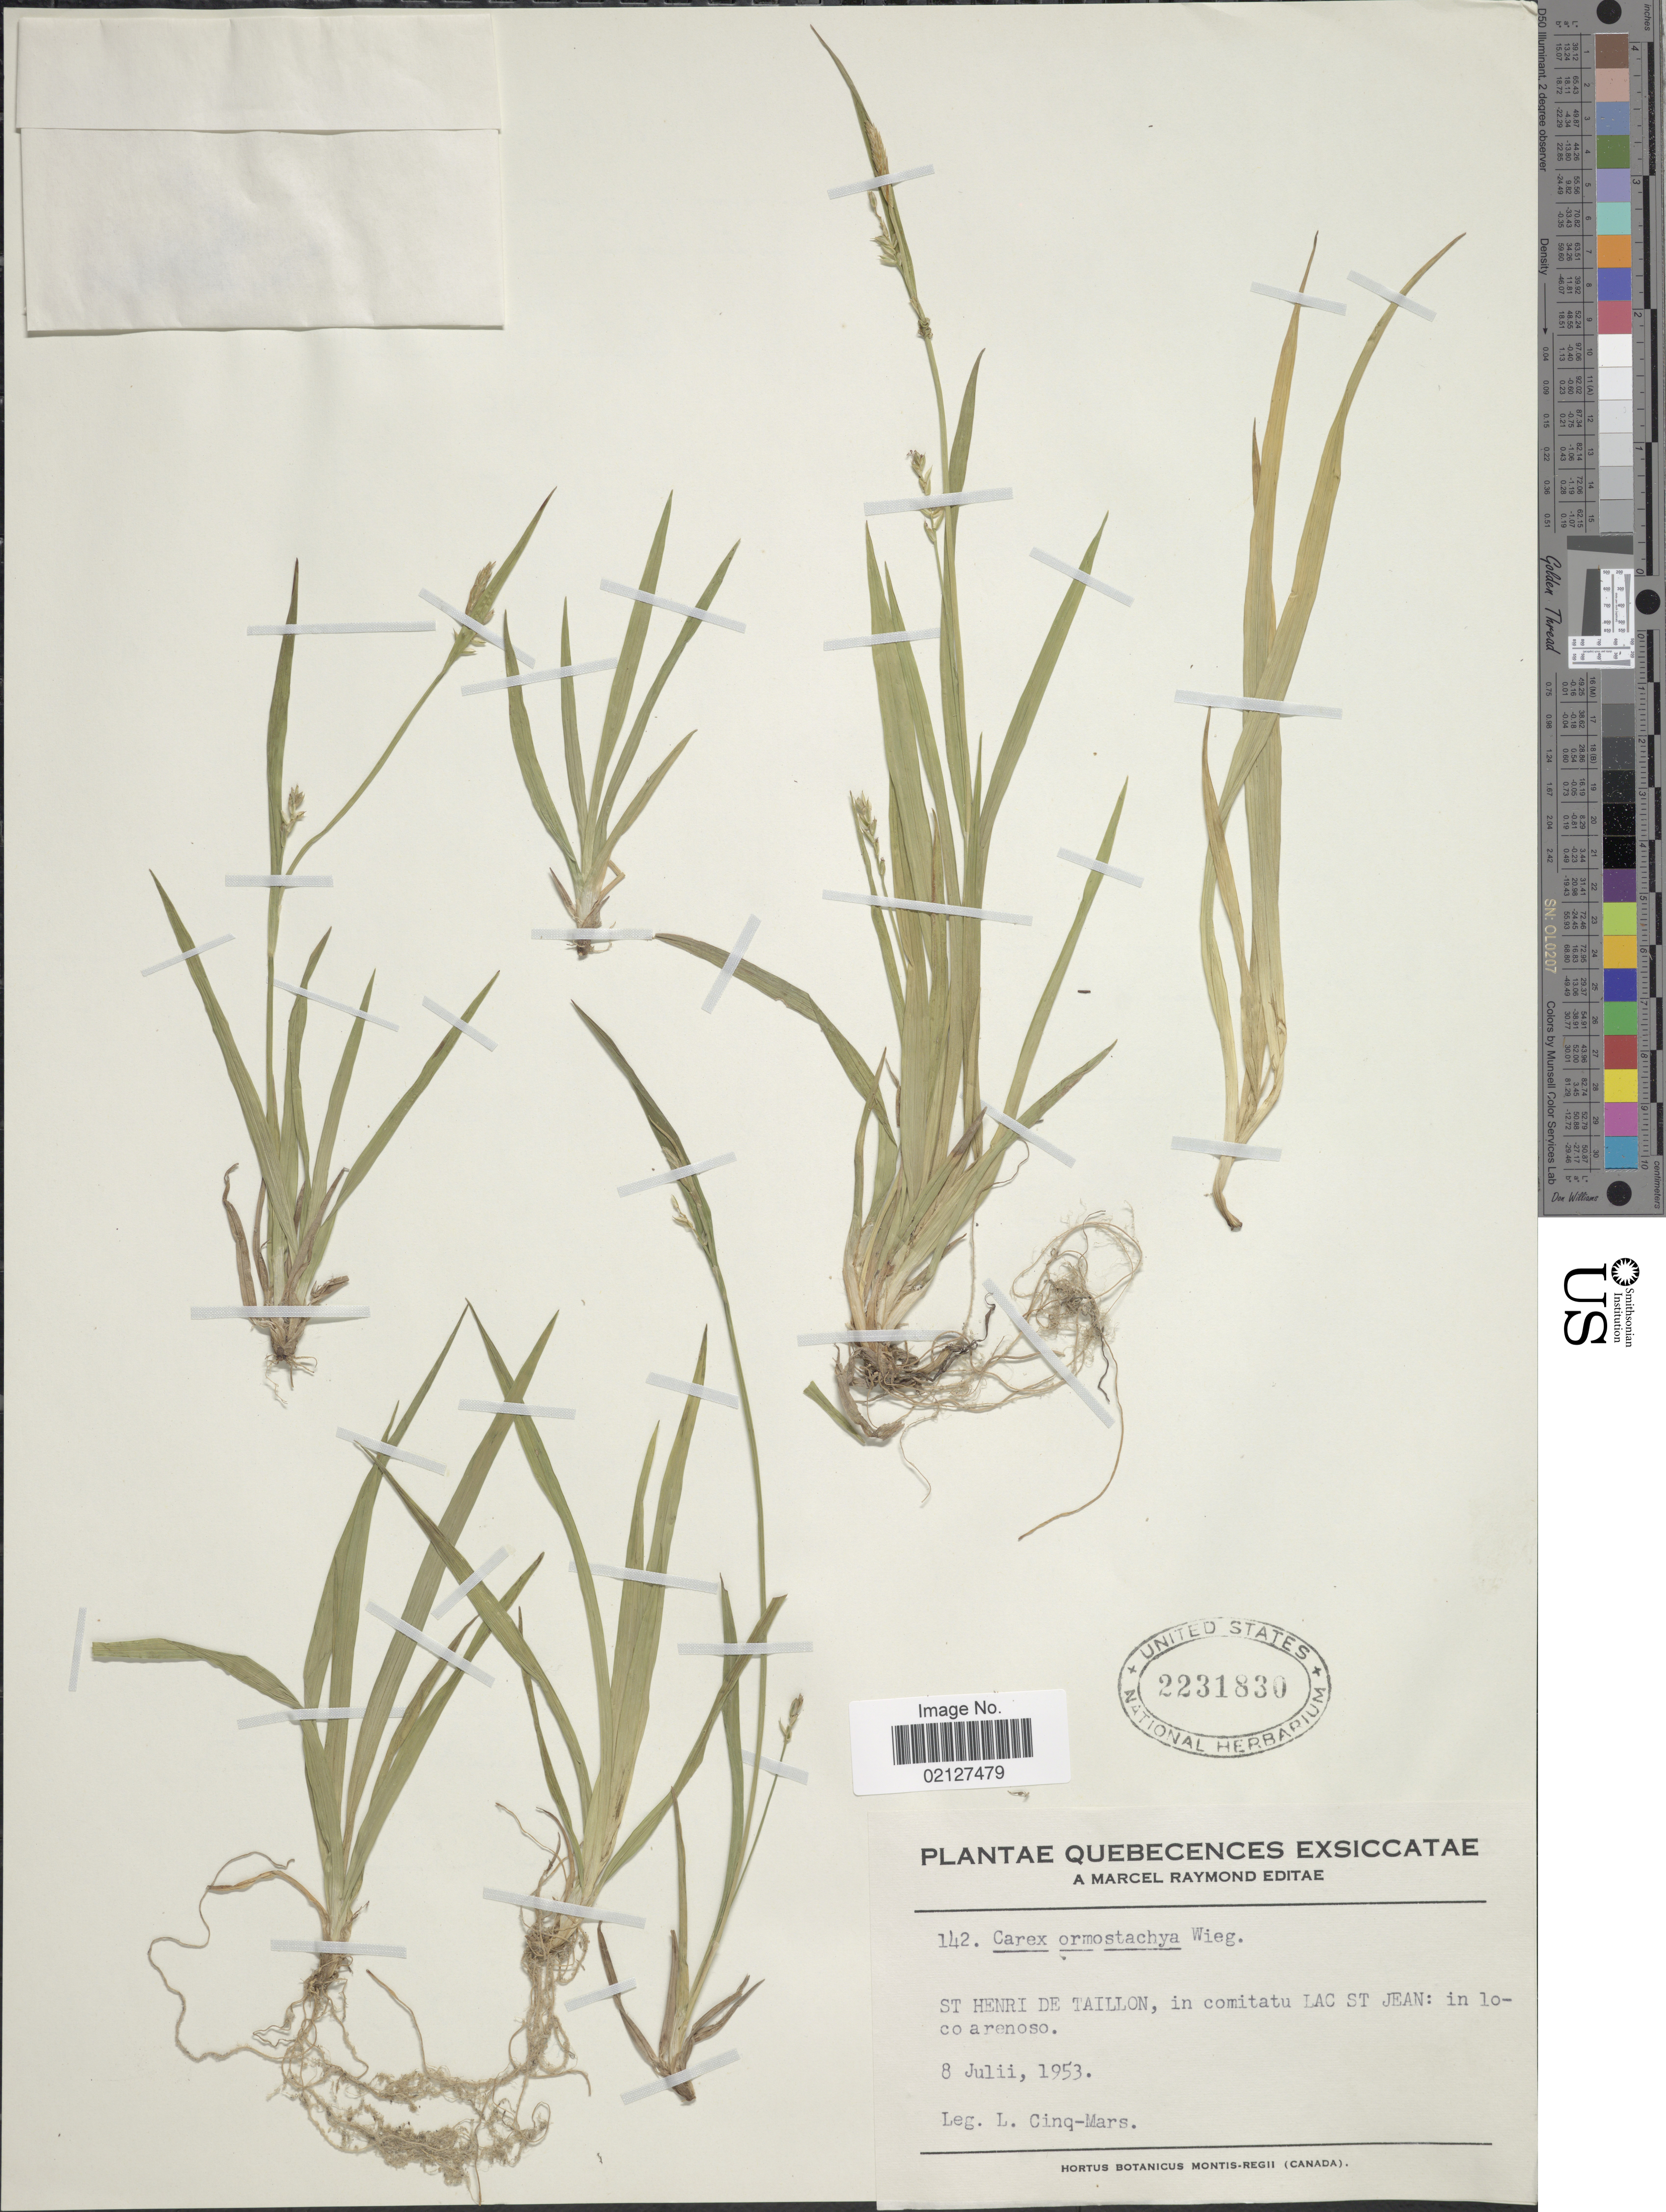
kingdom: Plantae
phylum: Tracheophyta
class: Liliopsida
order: Poales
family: Cyperaceae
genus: Carex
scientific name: Carex ormostachya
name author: Wiegand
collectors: L. Cinq-Mars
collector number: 142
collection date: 1953-07-08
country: Canada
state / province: Quebec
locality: Quebences Exsiccatae, St. Henri de Taillon, in comitatu Lac St. Jean: in loco arenoso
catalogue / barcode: US 2231830